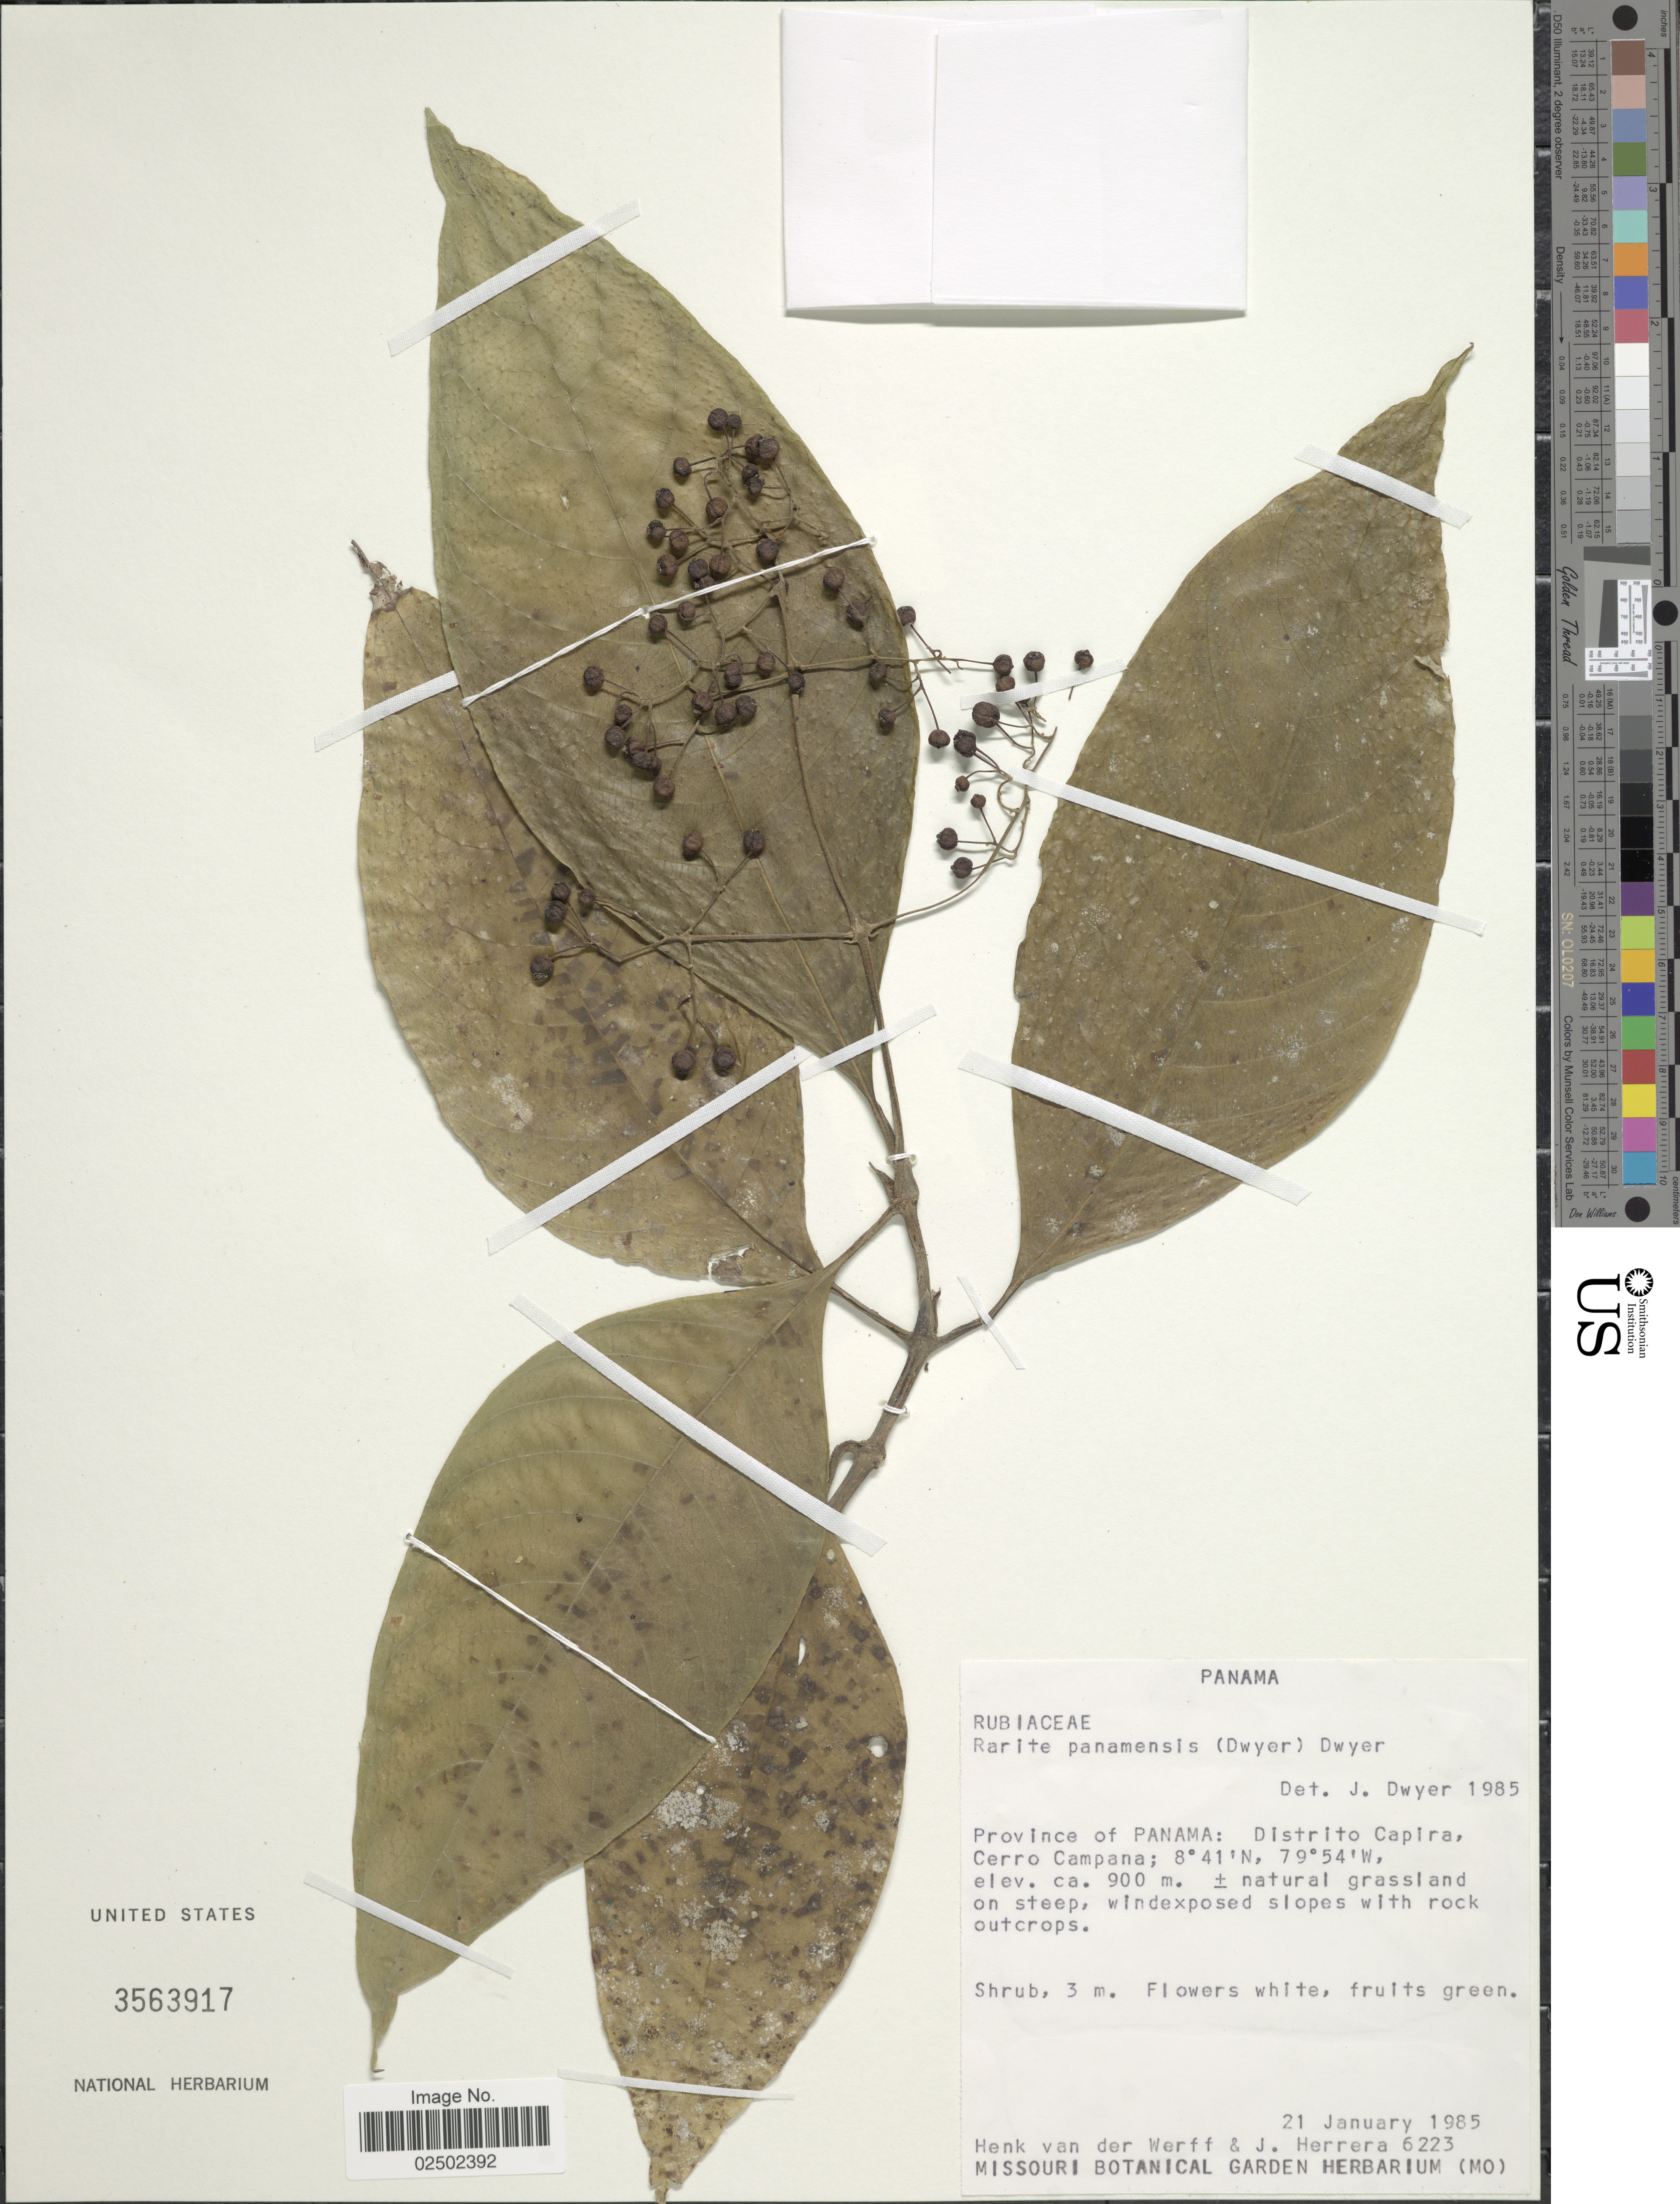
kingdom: Plantae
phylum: Tracheophyta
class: Magnoliopsida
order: Gentianales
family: Rubiaceae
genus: Raritebe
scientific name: Raritebe palicoureoides subsp. dwyeranum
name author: J.H. Kirkbr.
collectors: H. van der Werff & J. Herrera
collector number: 6223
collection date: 1985-01-21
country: Panama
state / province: Panamá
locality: Distrito Capira, Cerro Campana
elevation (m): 900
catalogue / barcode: US 3563917